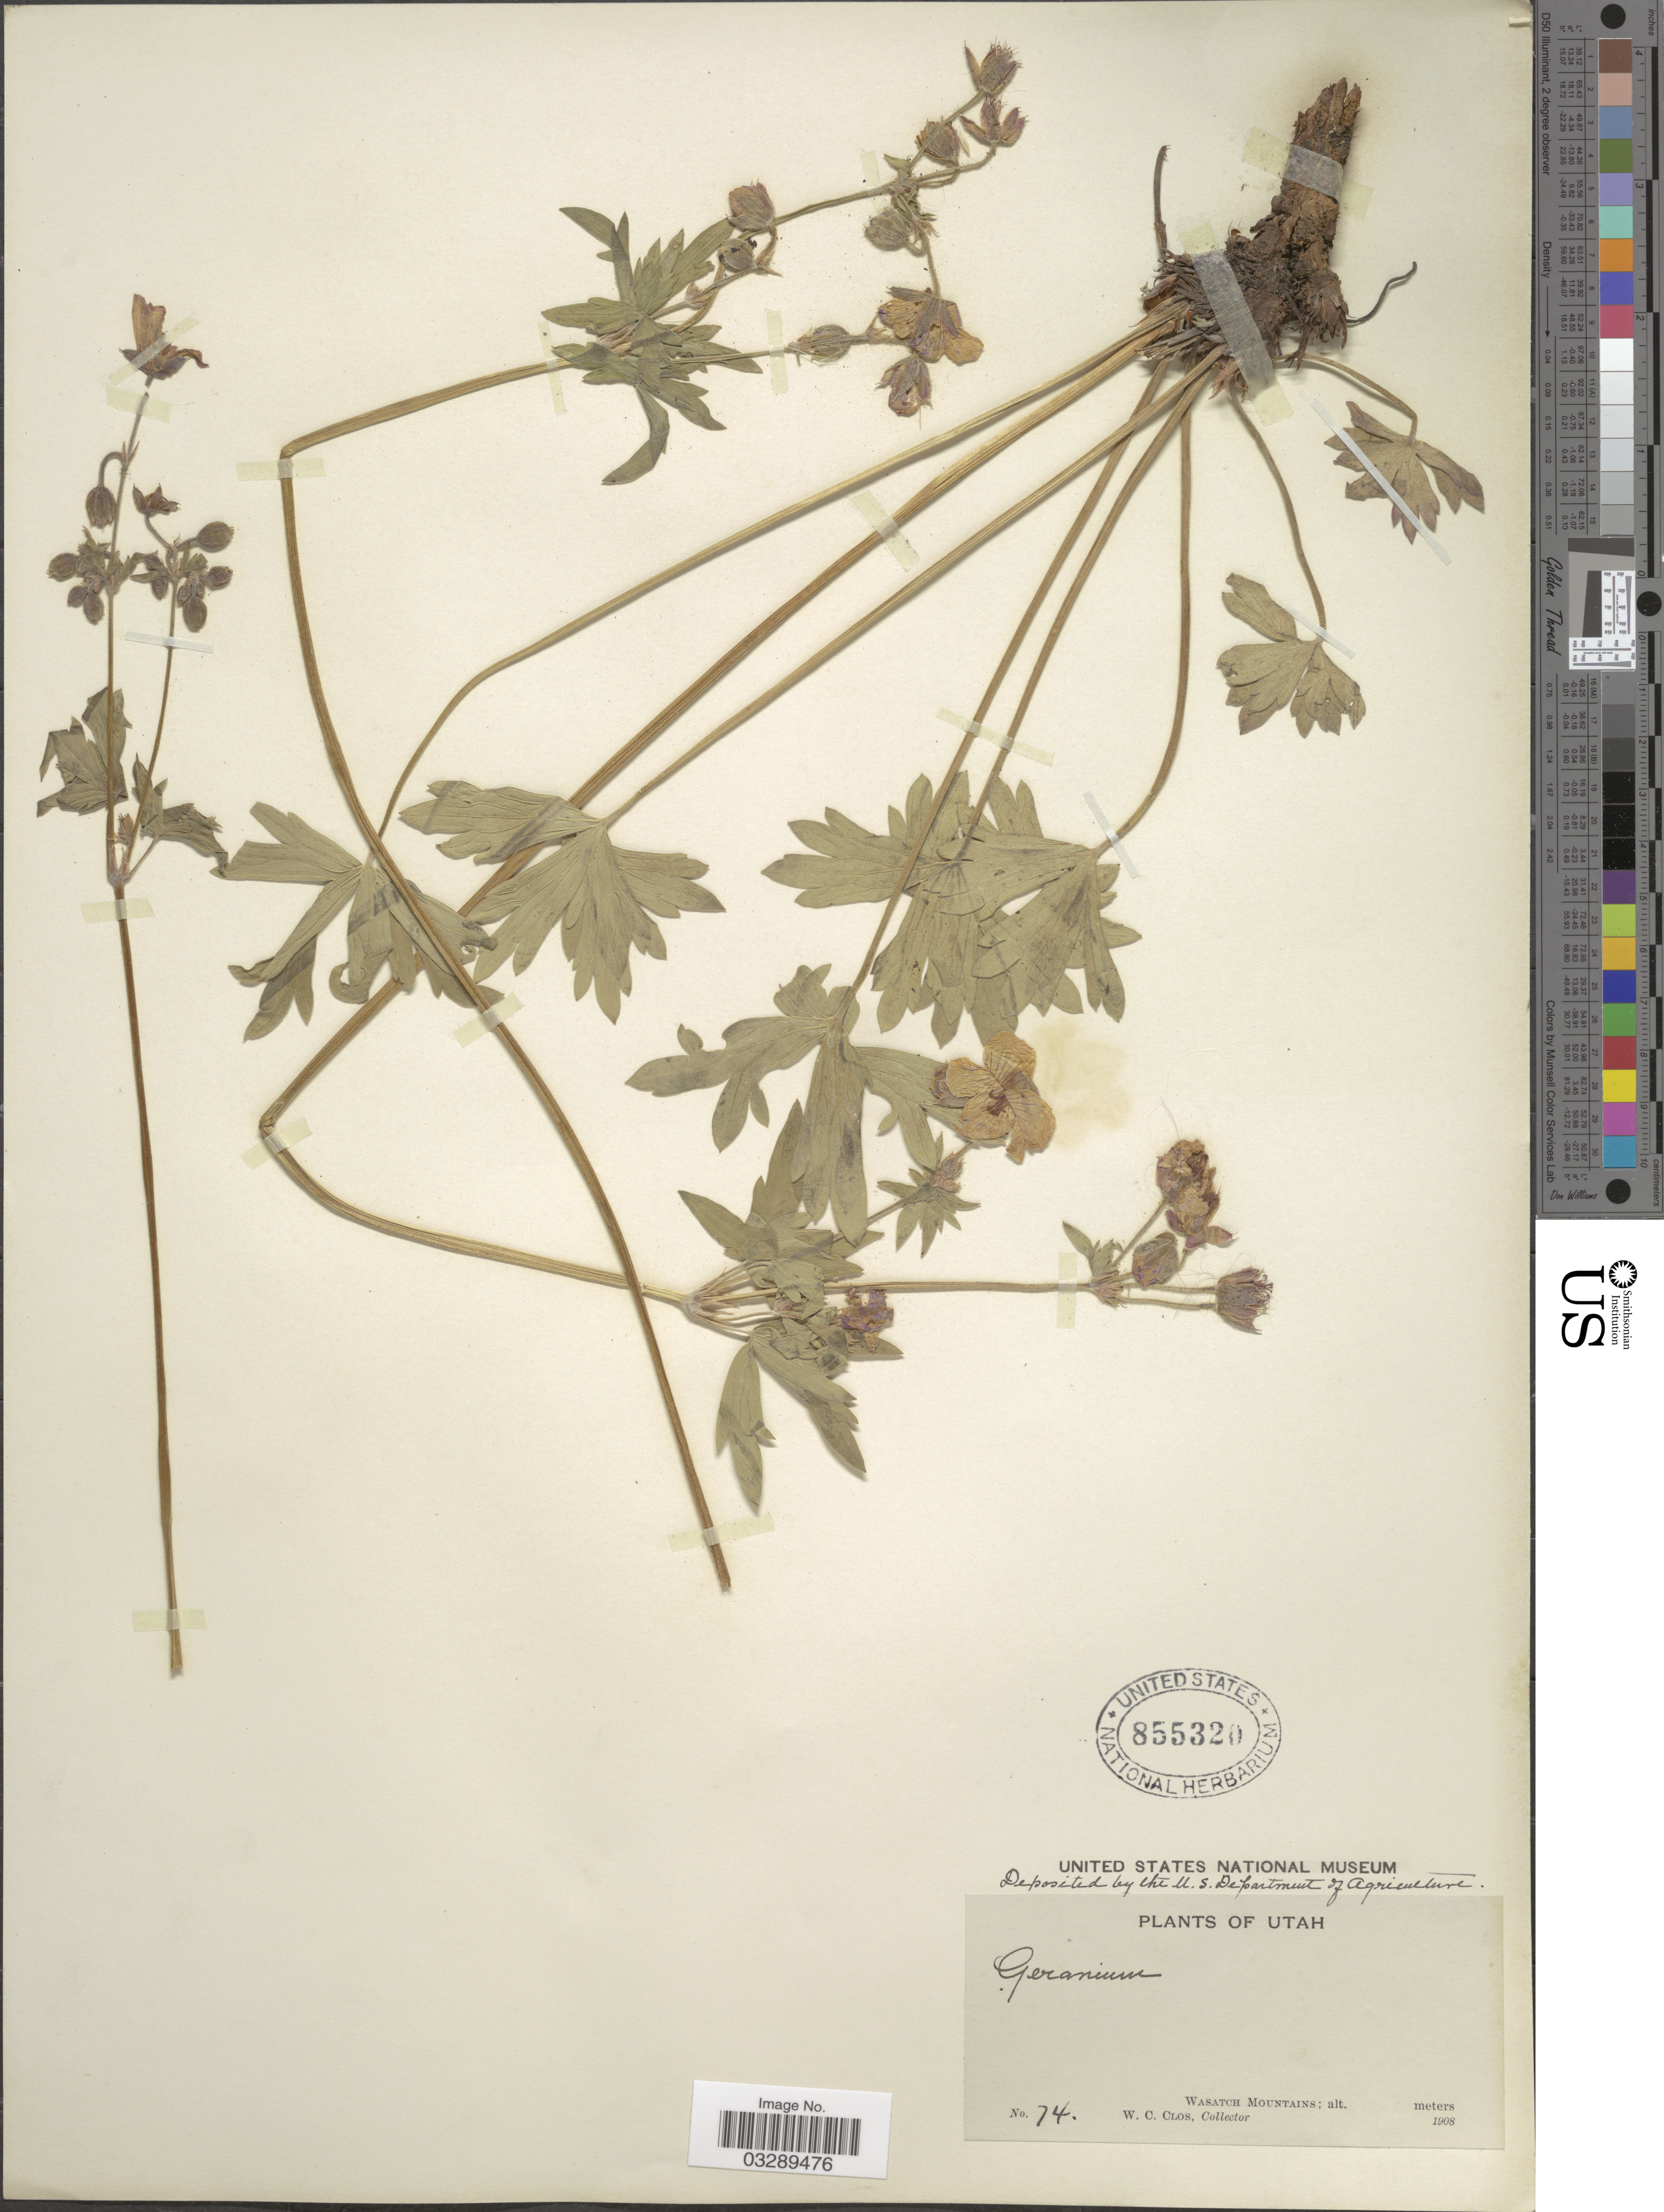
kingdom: Plantae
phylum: Tracheophyta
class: Magnoliopsida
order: Geraniales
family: Geraniaceae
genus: Geranium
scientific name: Geranium sp.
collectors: W. C. Clos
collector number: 74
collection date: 1908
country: United States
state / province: Utah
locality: Wasatch Mountains.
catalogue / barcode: US 855320